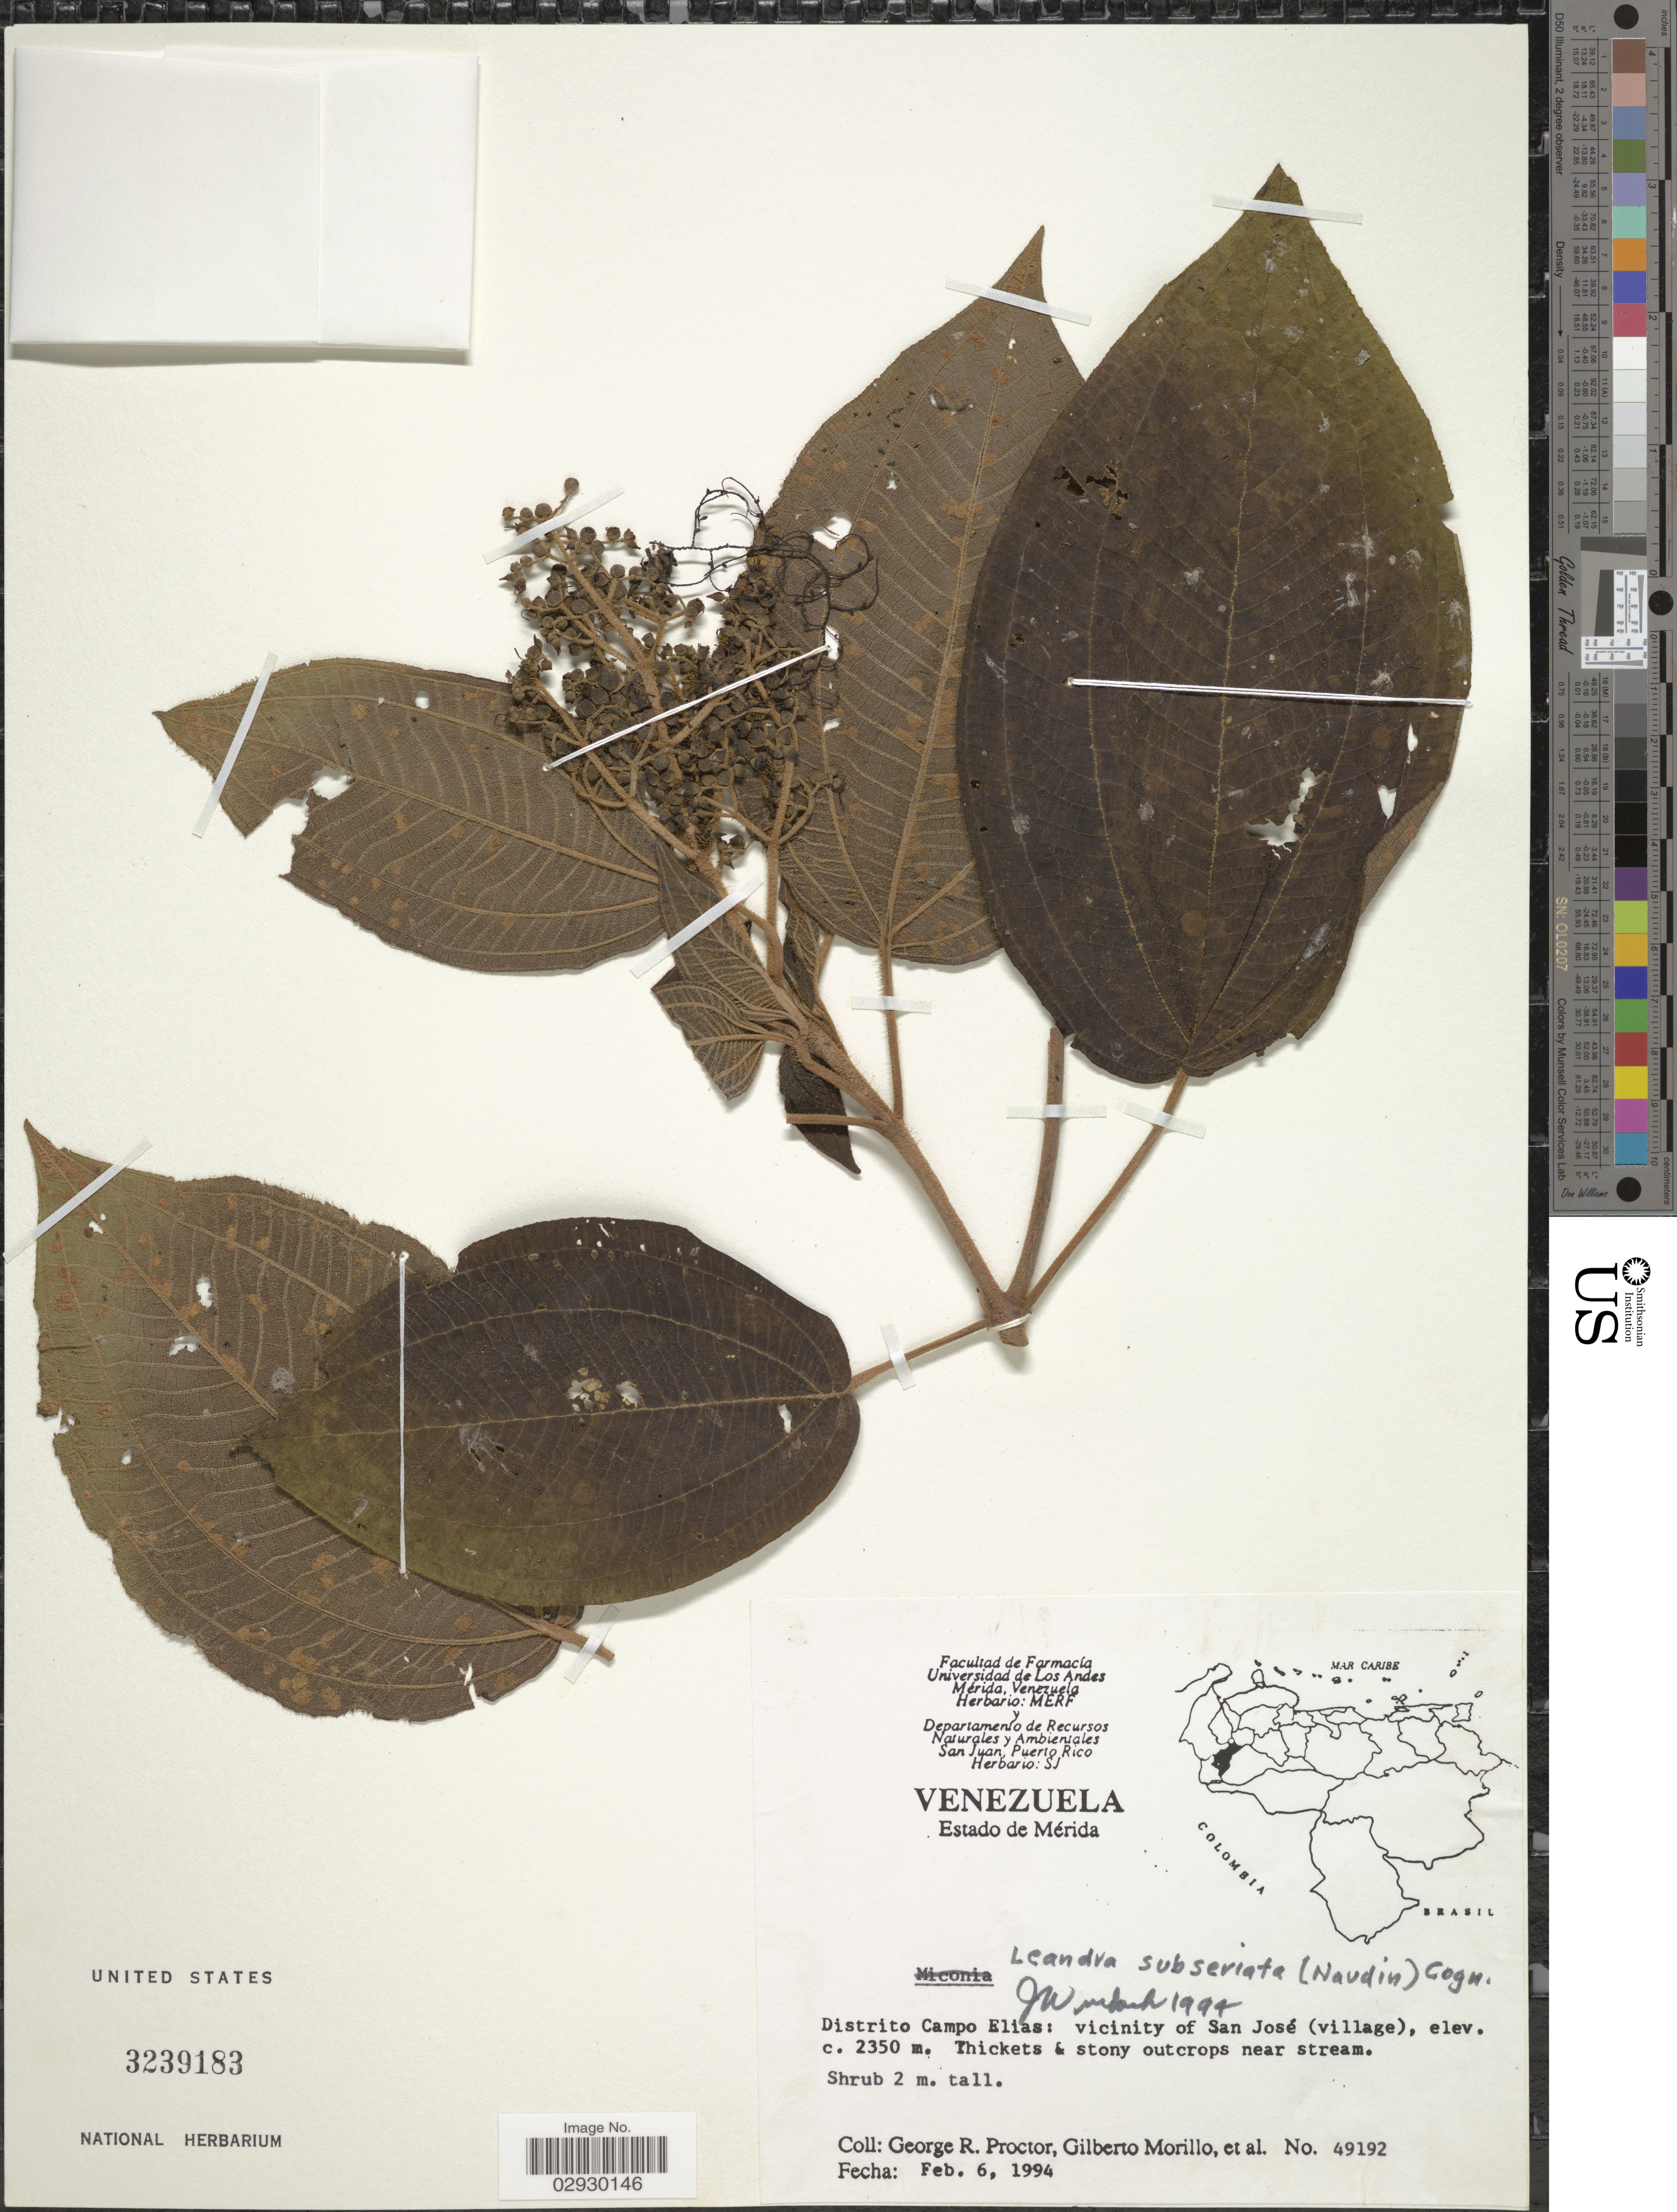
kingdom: Plantae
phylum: Tracheophyta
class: Magnoliopsida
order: Myrtales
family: Melastomataceae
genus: Leandra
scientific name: Leandra subseriata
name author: (Naudin) Cogn.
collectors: G. R. Proctor, G. N. Morillo & et al.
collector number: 49192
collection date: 1994-02-06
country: Venezuela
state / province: Mérida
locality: Distrito Campo Elias: vicinity of San José (village).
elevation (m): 2350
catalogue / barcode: US 3239183